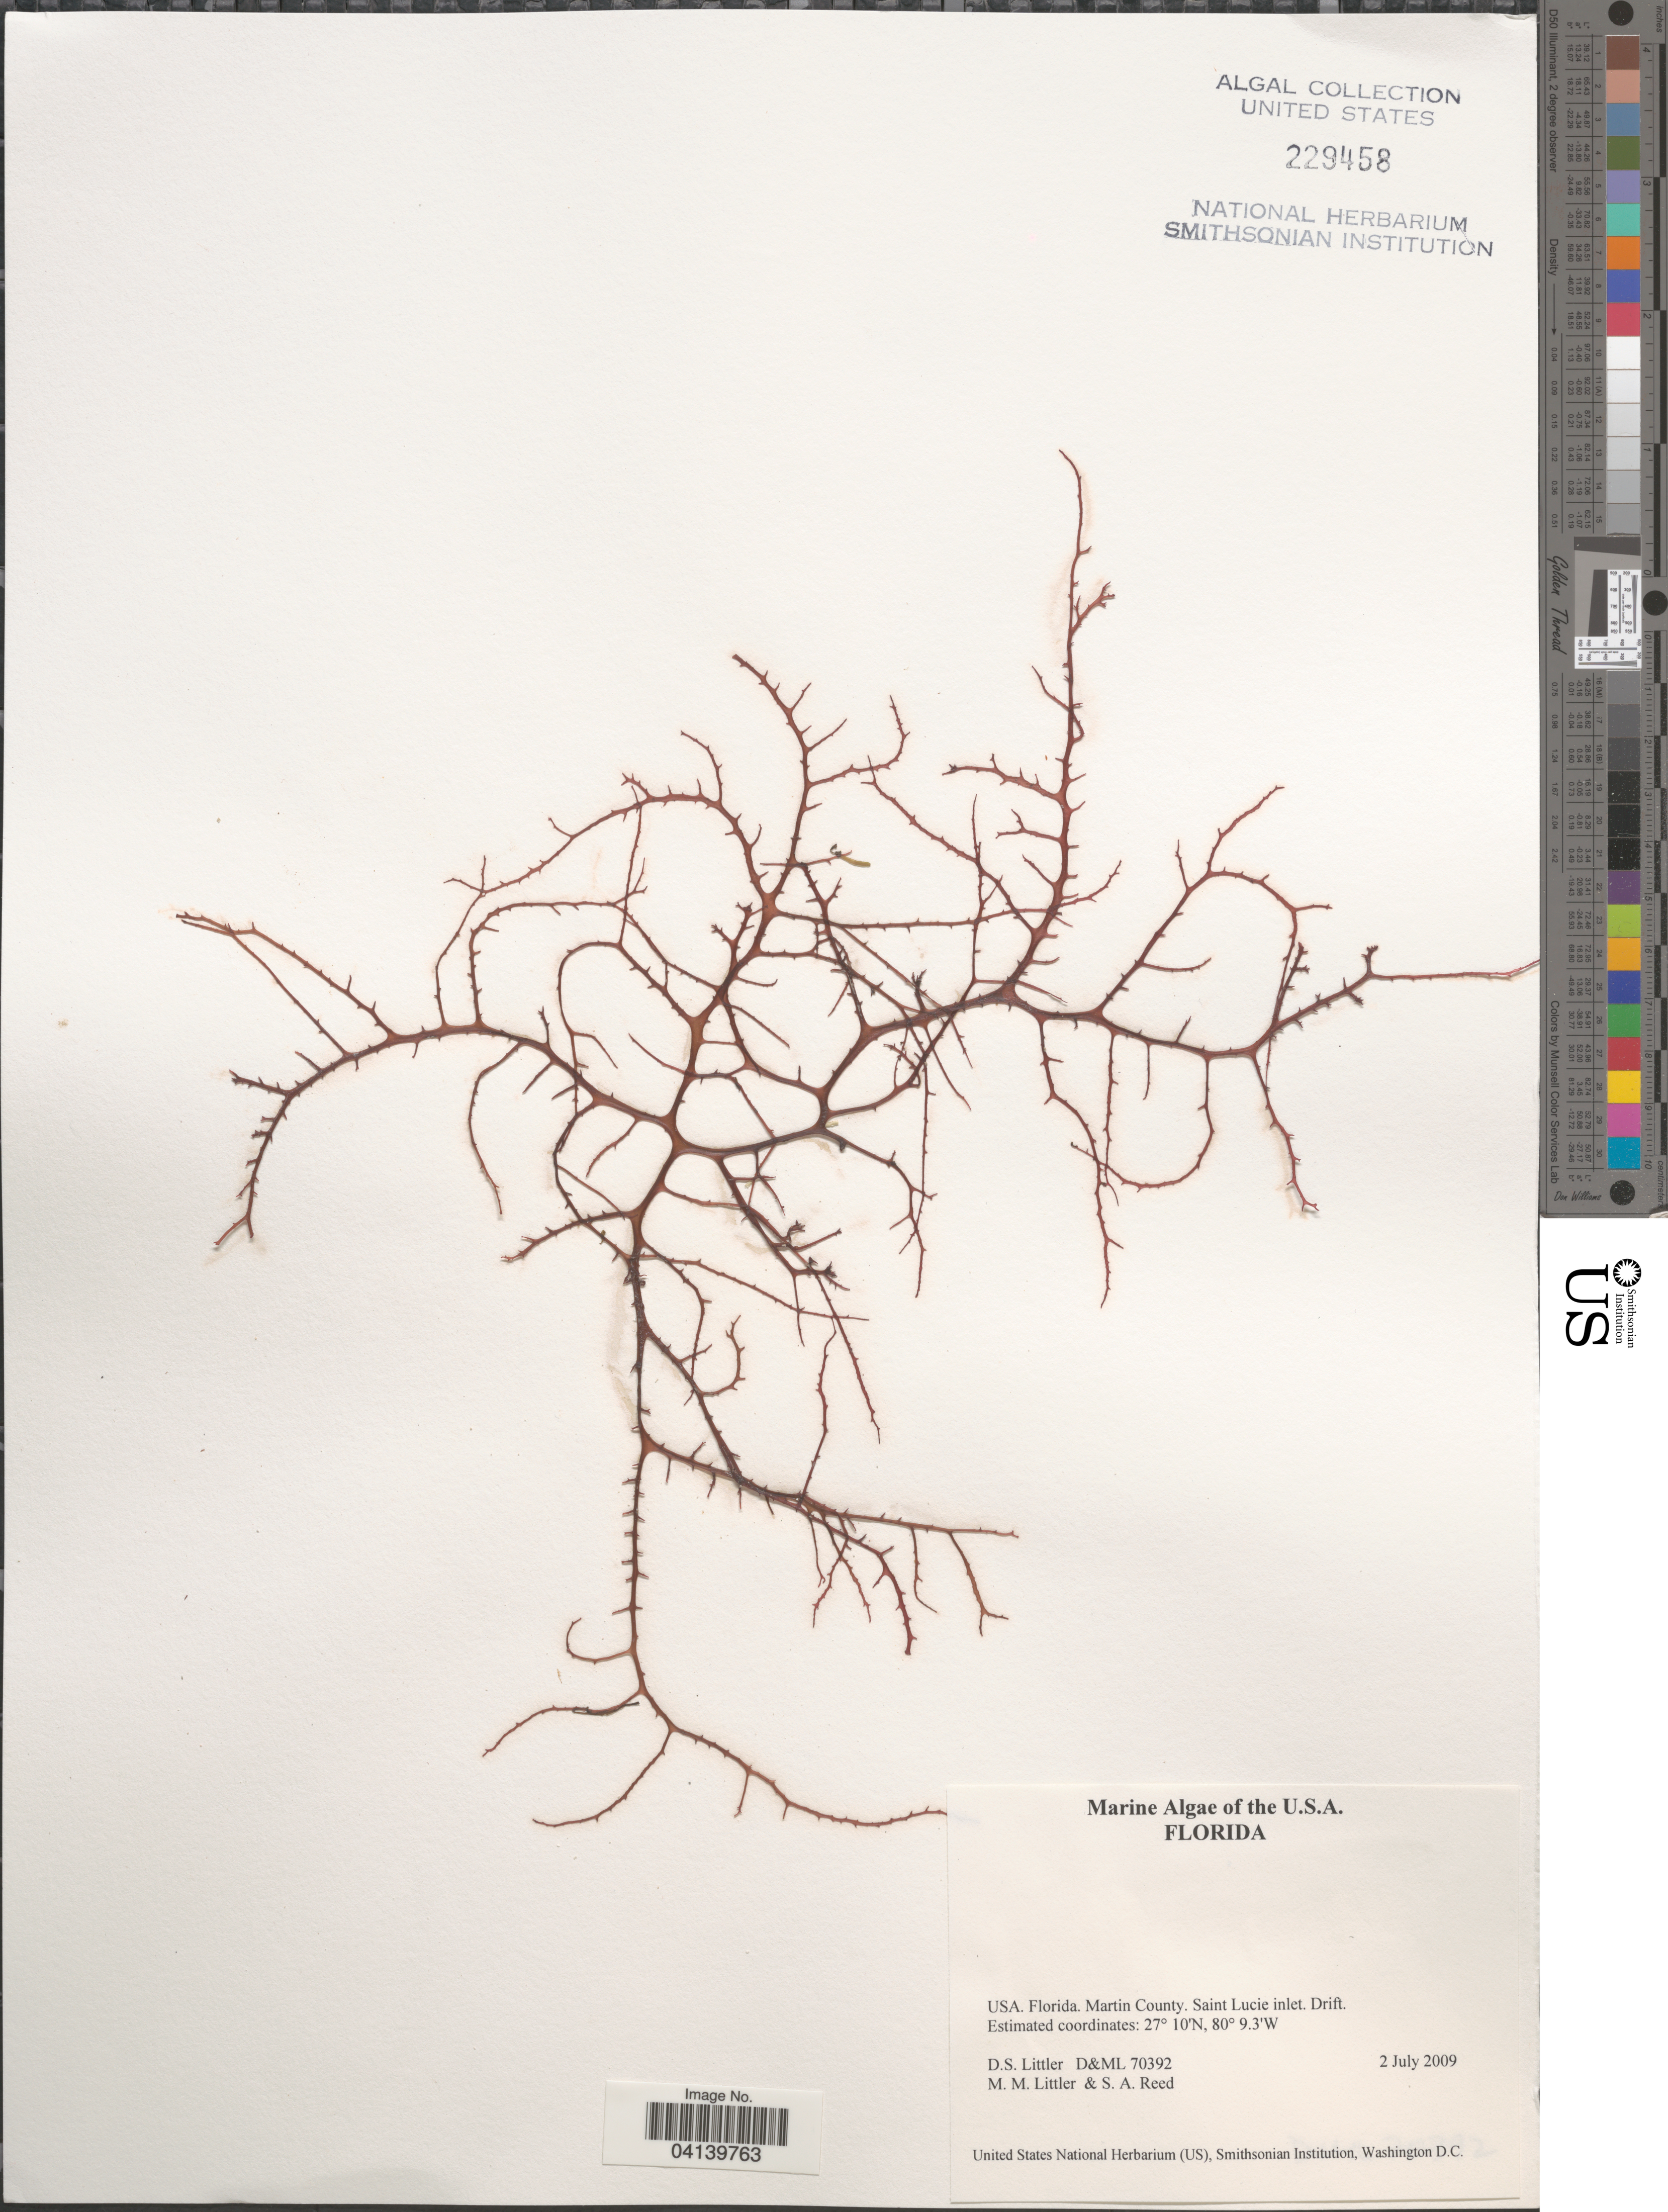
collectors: D. S. Littler & S. Reed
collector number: D&ML 70392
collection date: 2009-07-02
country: United States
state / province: Florida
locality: Martin County. Saint Lucie inlet.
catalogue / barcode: US 229458